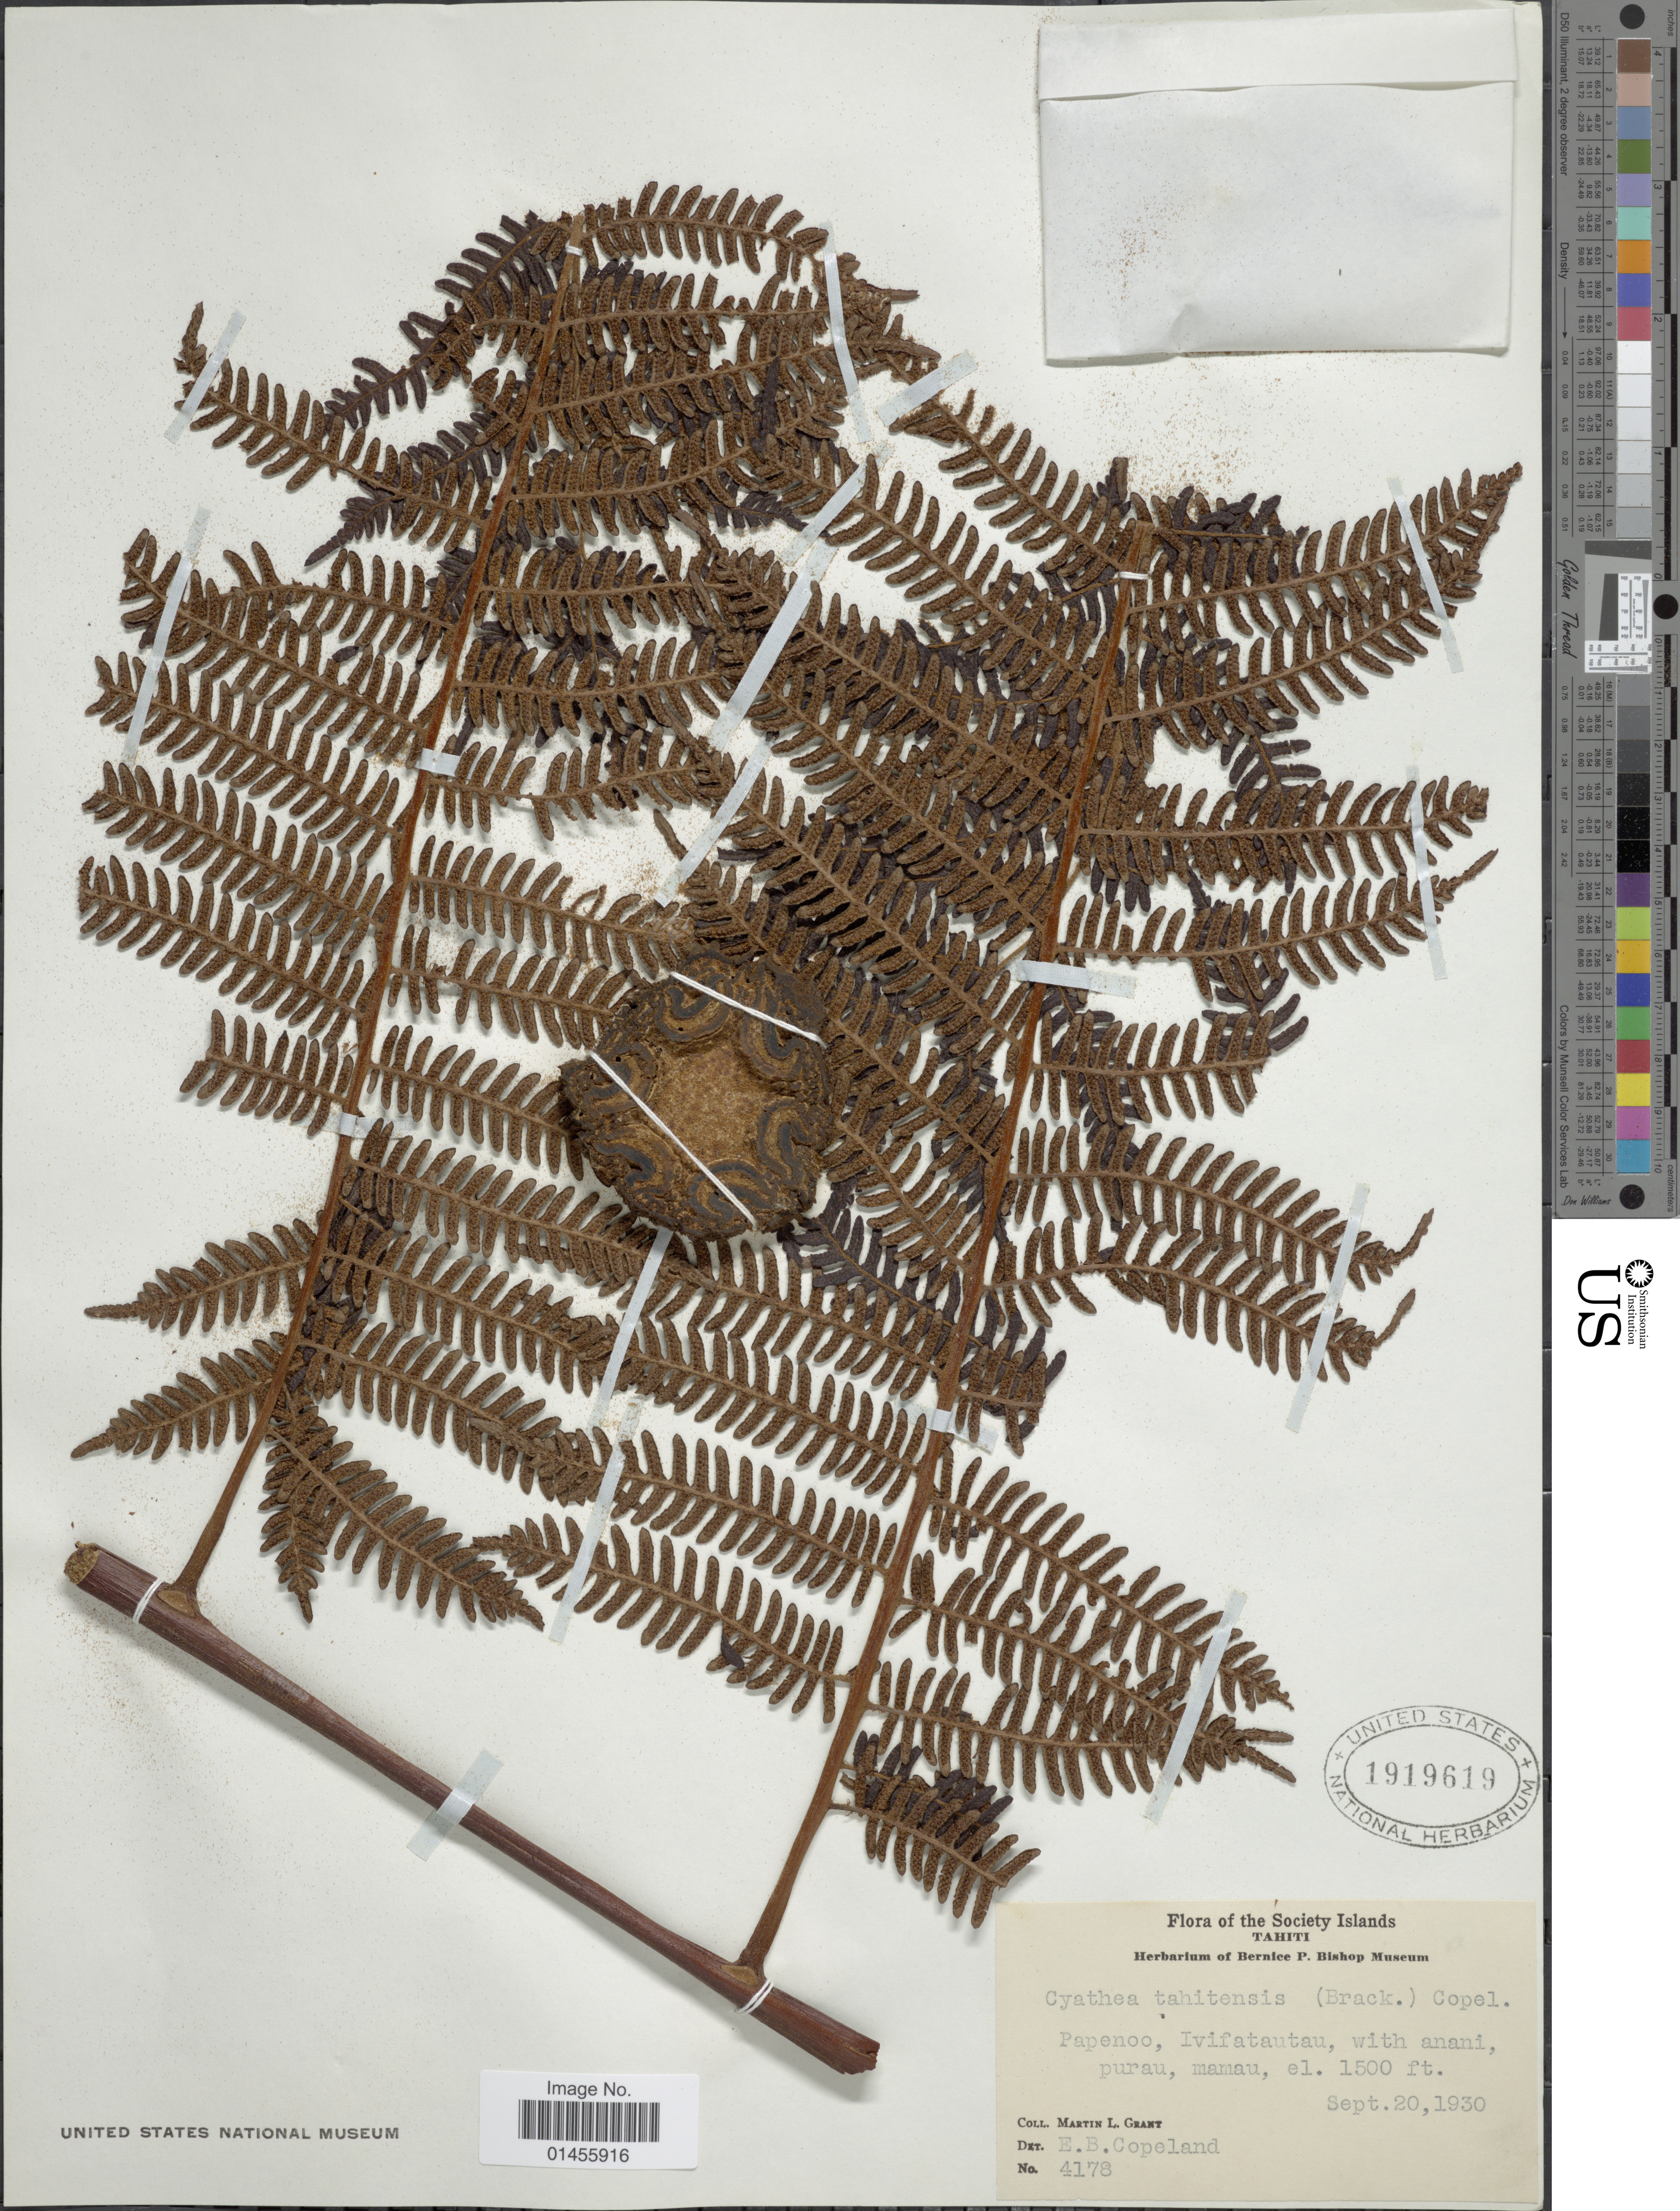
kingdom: Plantae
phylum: Tracheophyta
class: Polypodiopsida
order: Cyatheales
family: Cyatheaceae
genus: Alsophila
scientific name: Alsophila tahitensis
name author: Brack. in Wilkes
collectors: M. L. Grant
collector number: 4178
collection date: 1930-09-20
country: French Polynesia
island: Tahiti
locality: Tahiti. Papenoo, Ivifatautau, with anani, purai, mamau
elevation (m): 457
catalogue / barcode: US 1919619